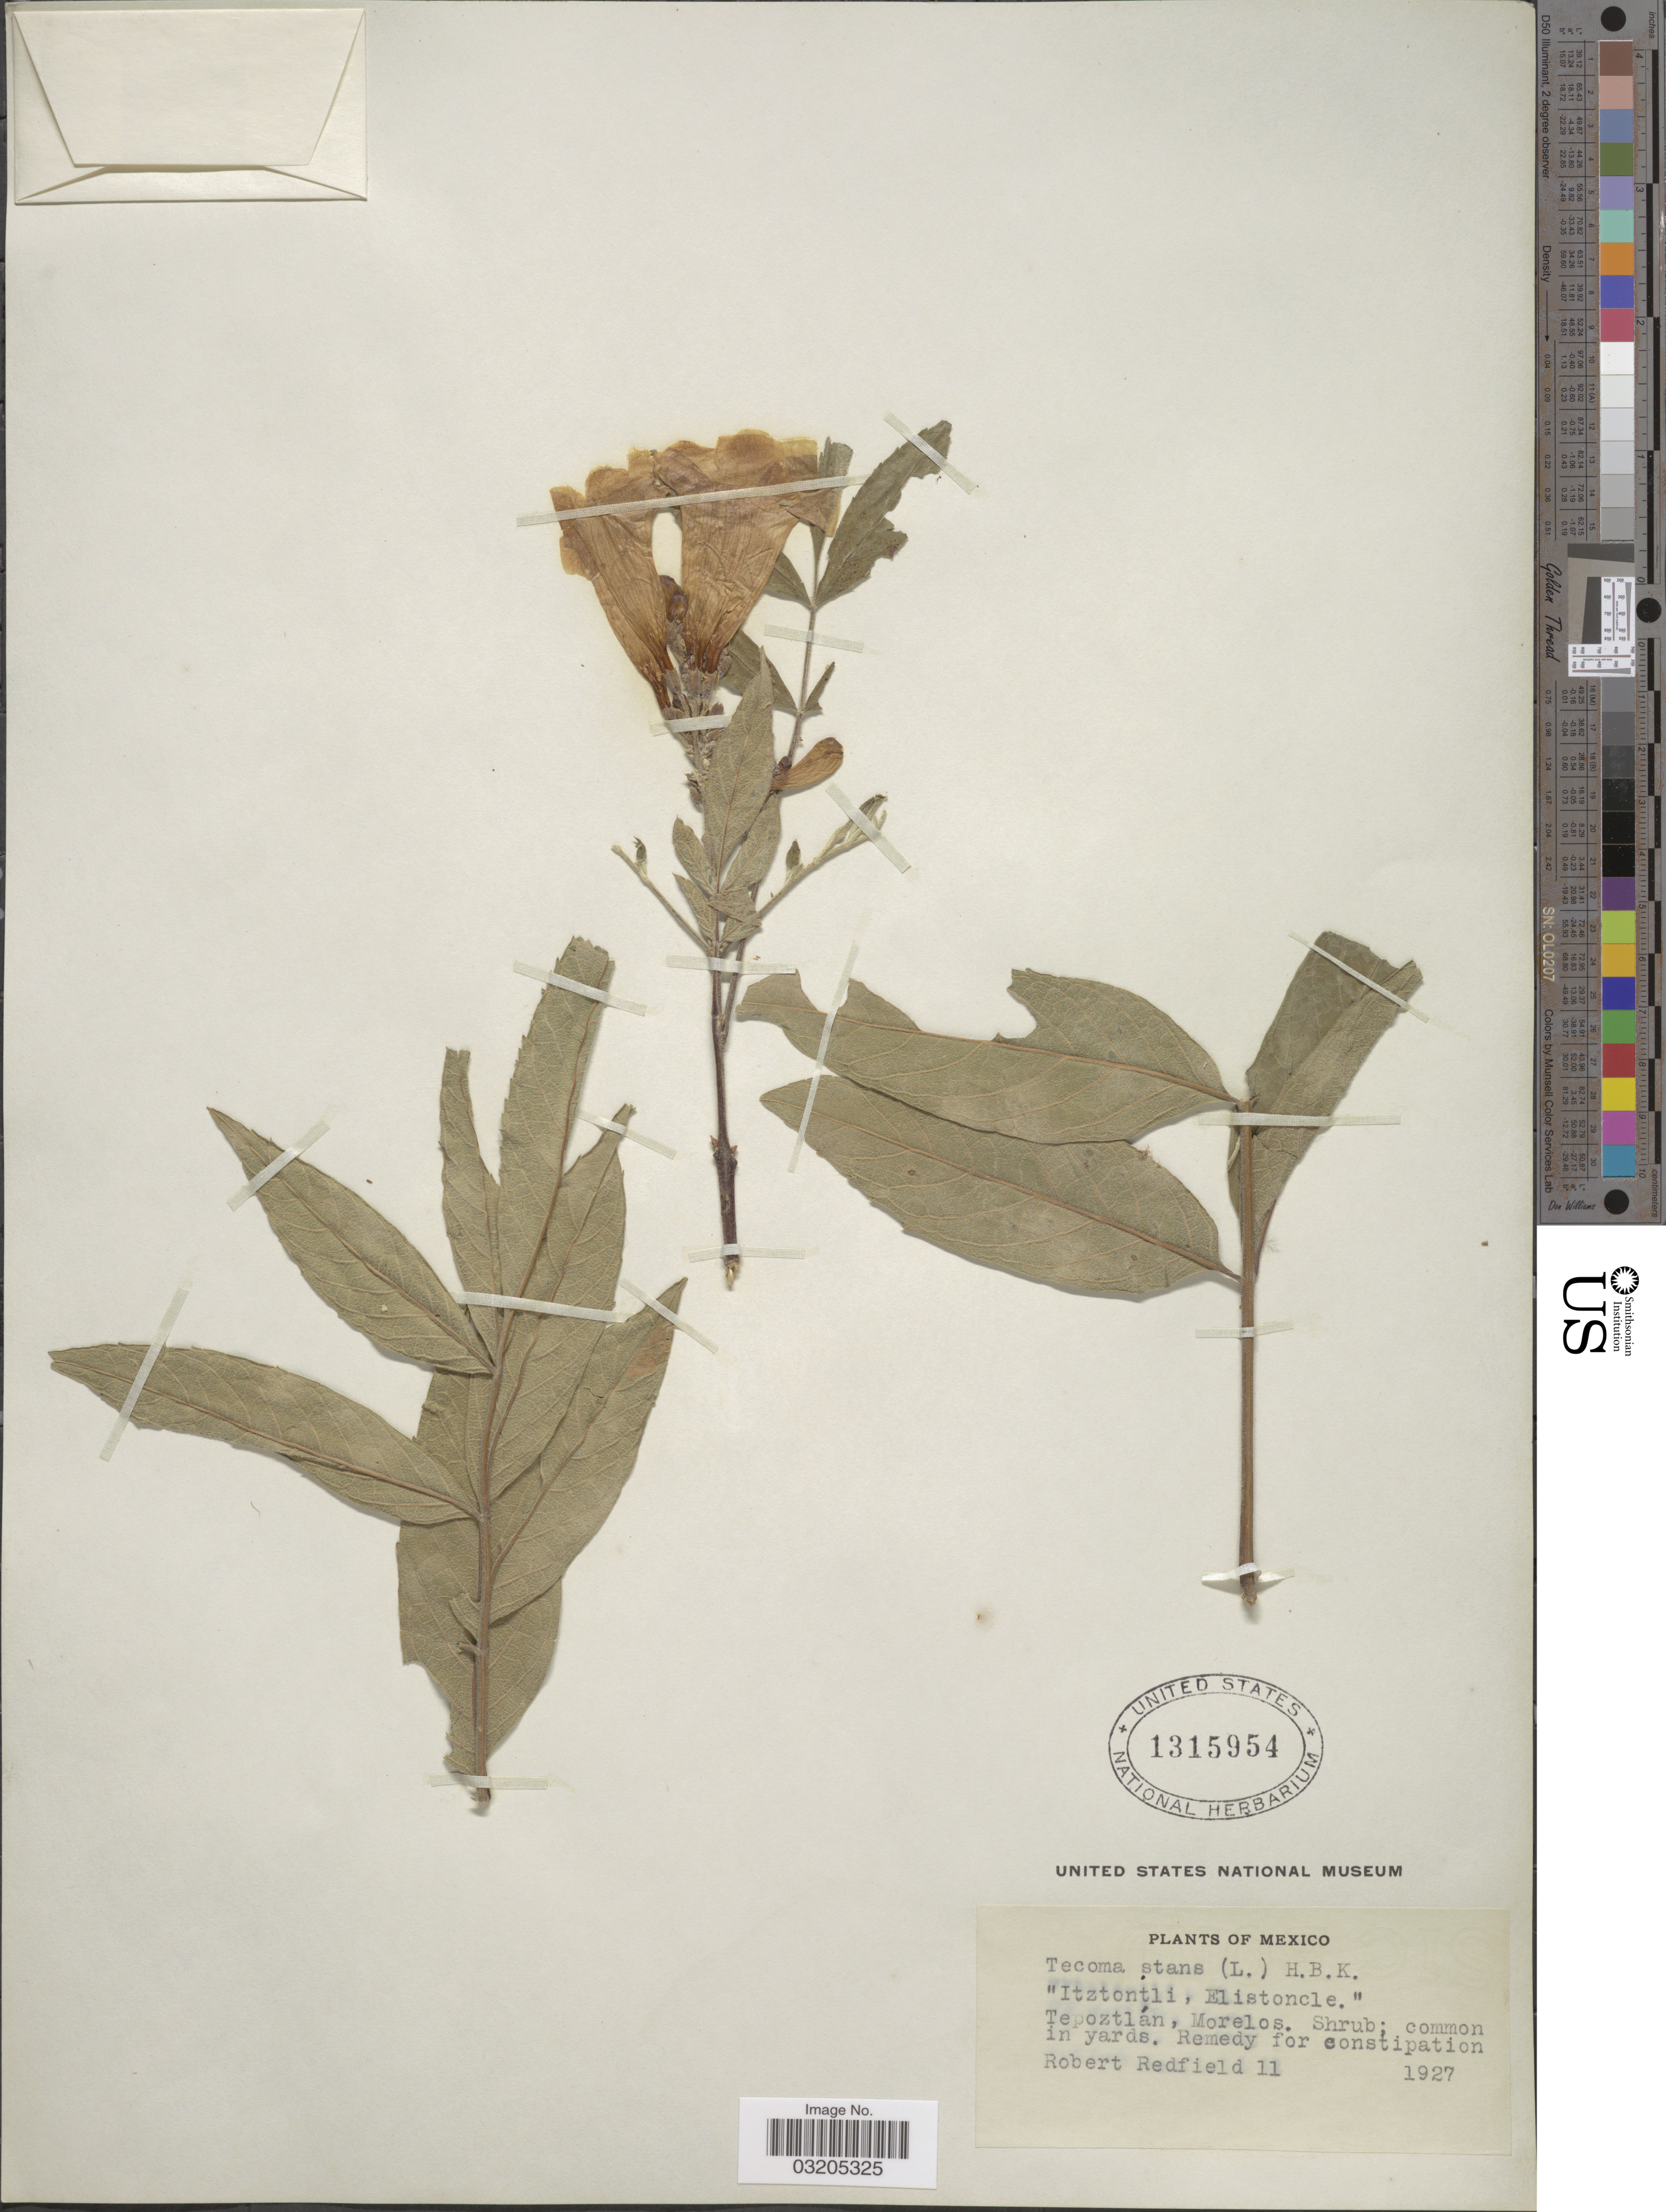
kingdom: Plantae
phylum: Tracheophyta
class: Magnoliopsida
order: Lamiales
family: Bignoniaceae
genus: Tecoma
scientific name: Tecoma stans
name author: (L.) Juss. ex Kunth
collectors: R. Redfield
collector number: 11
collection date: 1927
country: Mexico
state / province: Morelos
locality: Tepoztlán.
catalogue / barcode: US 1315954